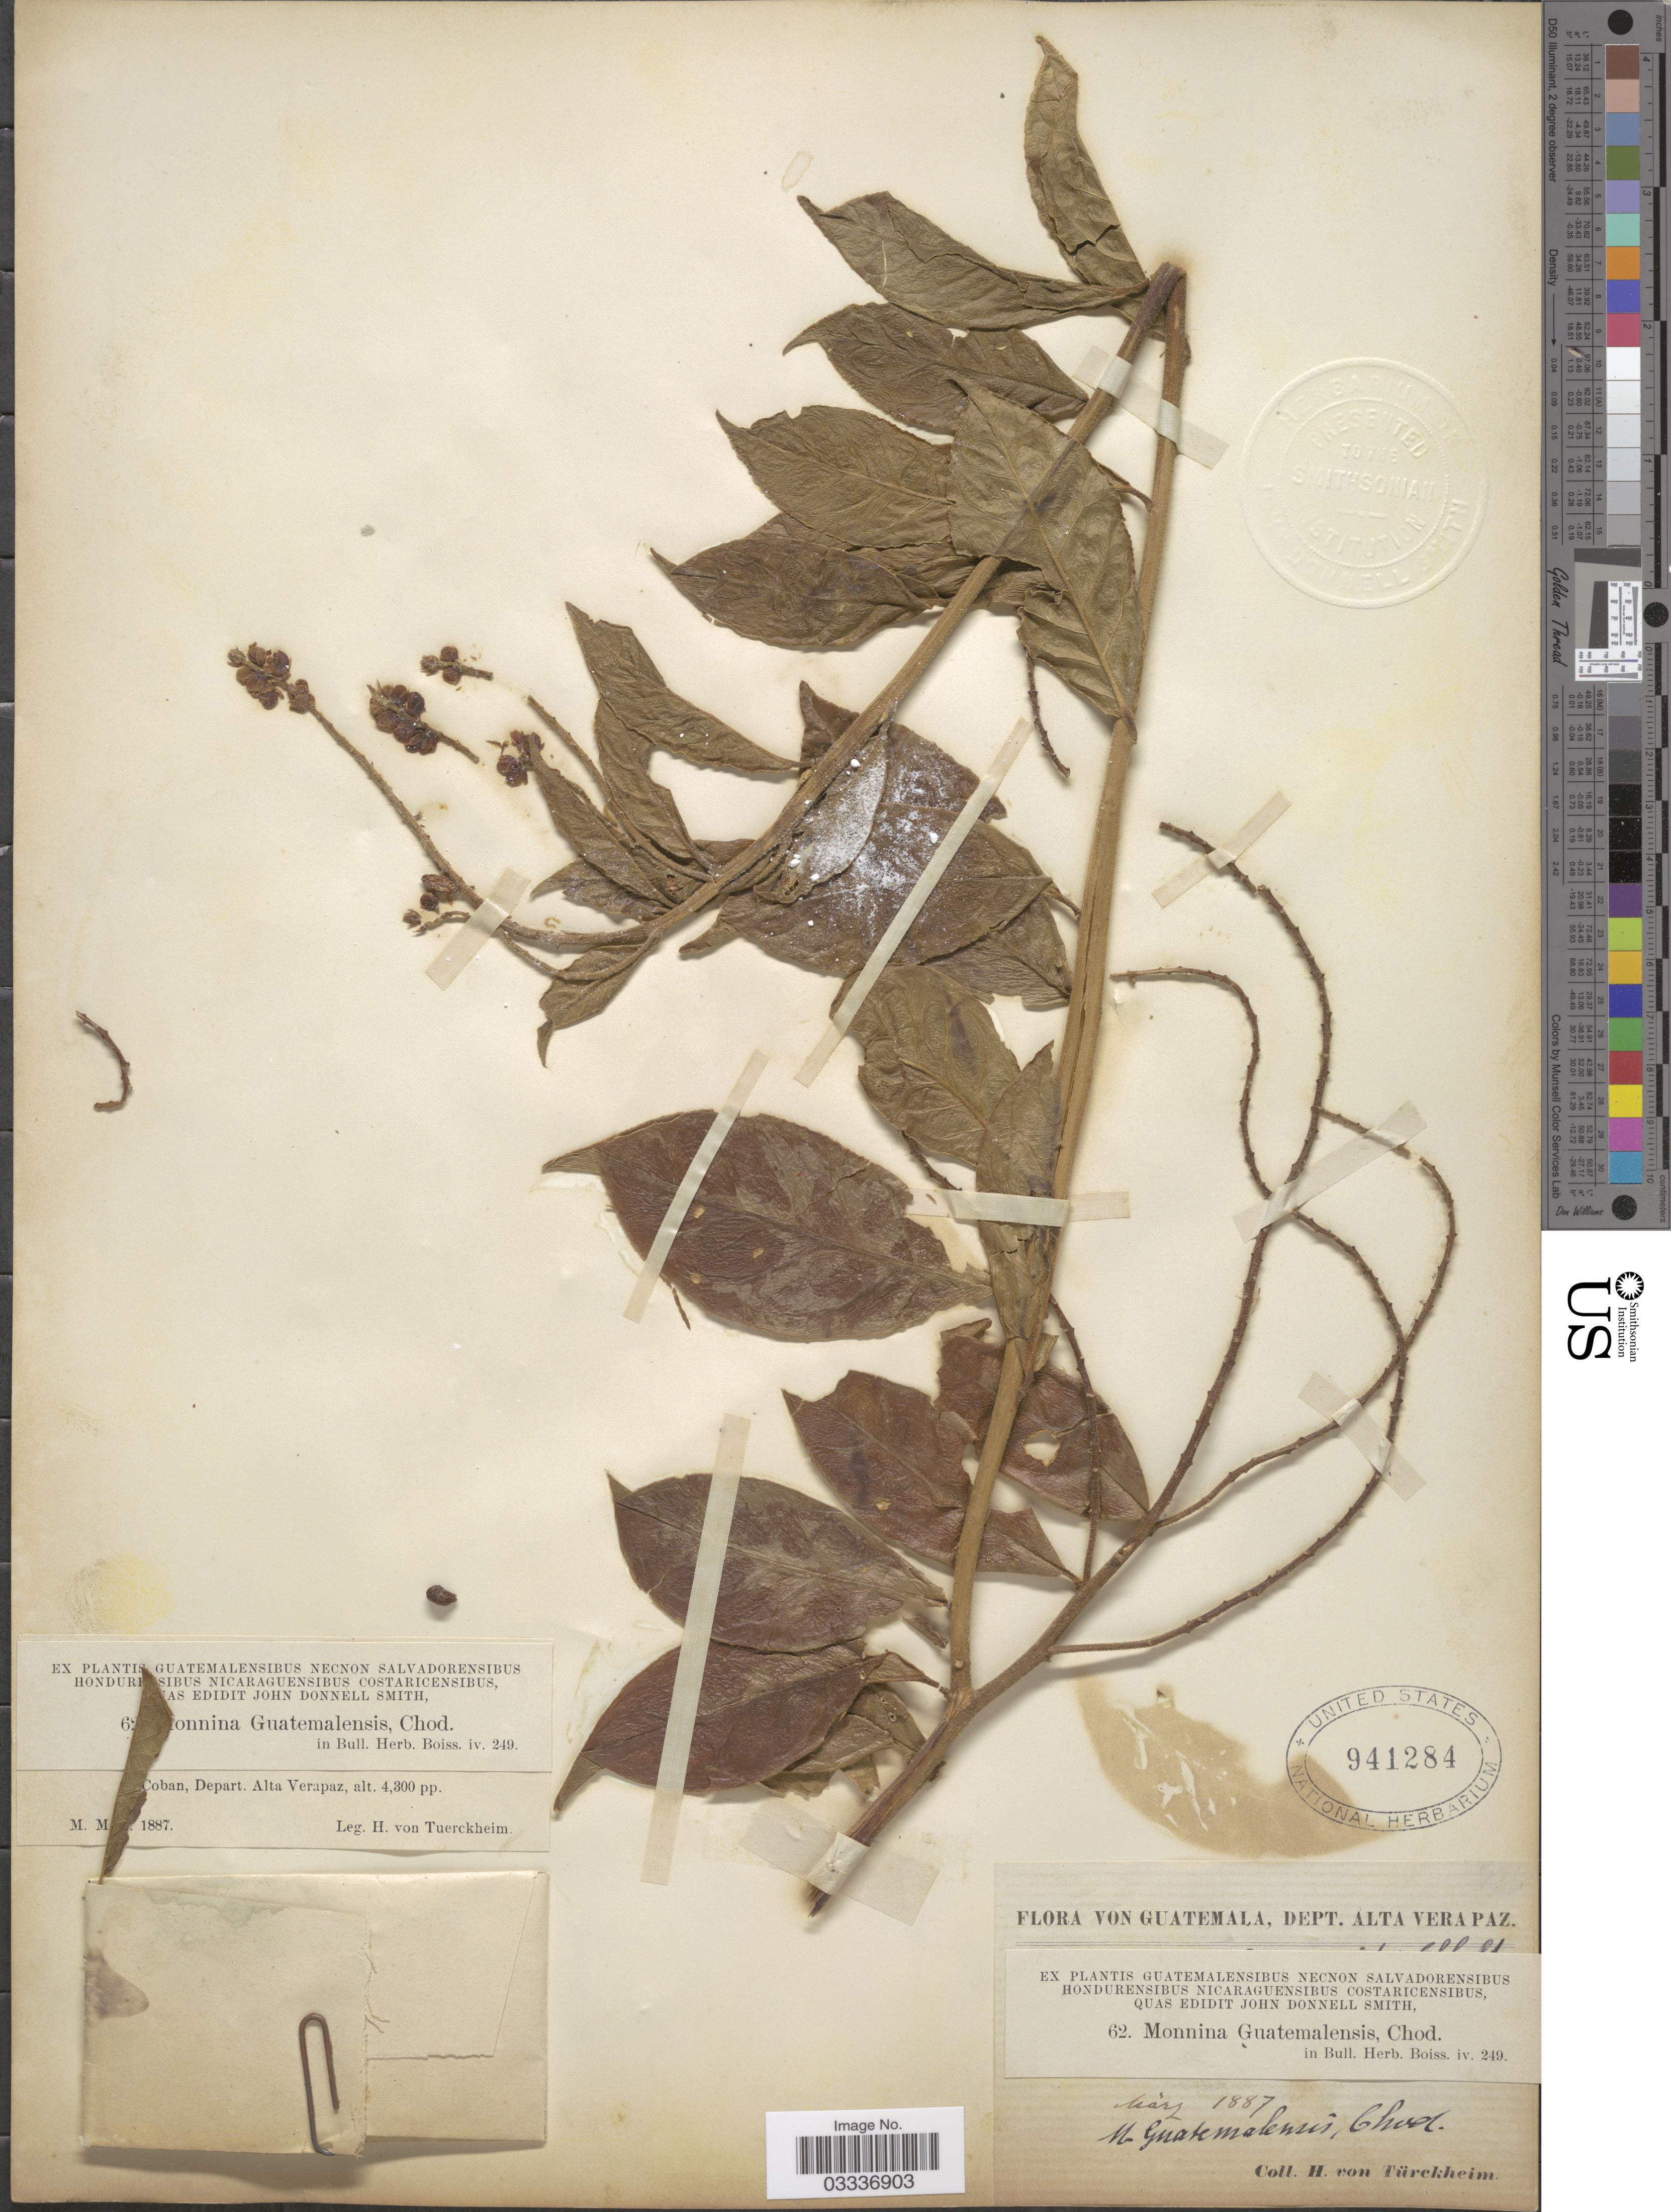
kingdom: Plantae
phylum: Tracheophyta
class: Magnoliopsida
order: Fabales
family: Polygalaceae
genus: Monnina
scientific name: Monnina guatemalensis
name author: Chodat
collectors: H. von Türckheim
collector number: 62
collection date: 1887-03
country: Guatemala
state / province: Alta Verapaz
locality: Dept. Alta Verapaz.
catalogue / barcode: US 941284